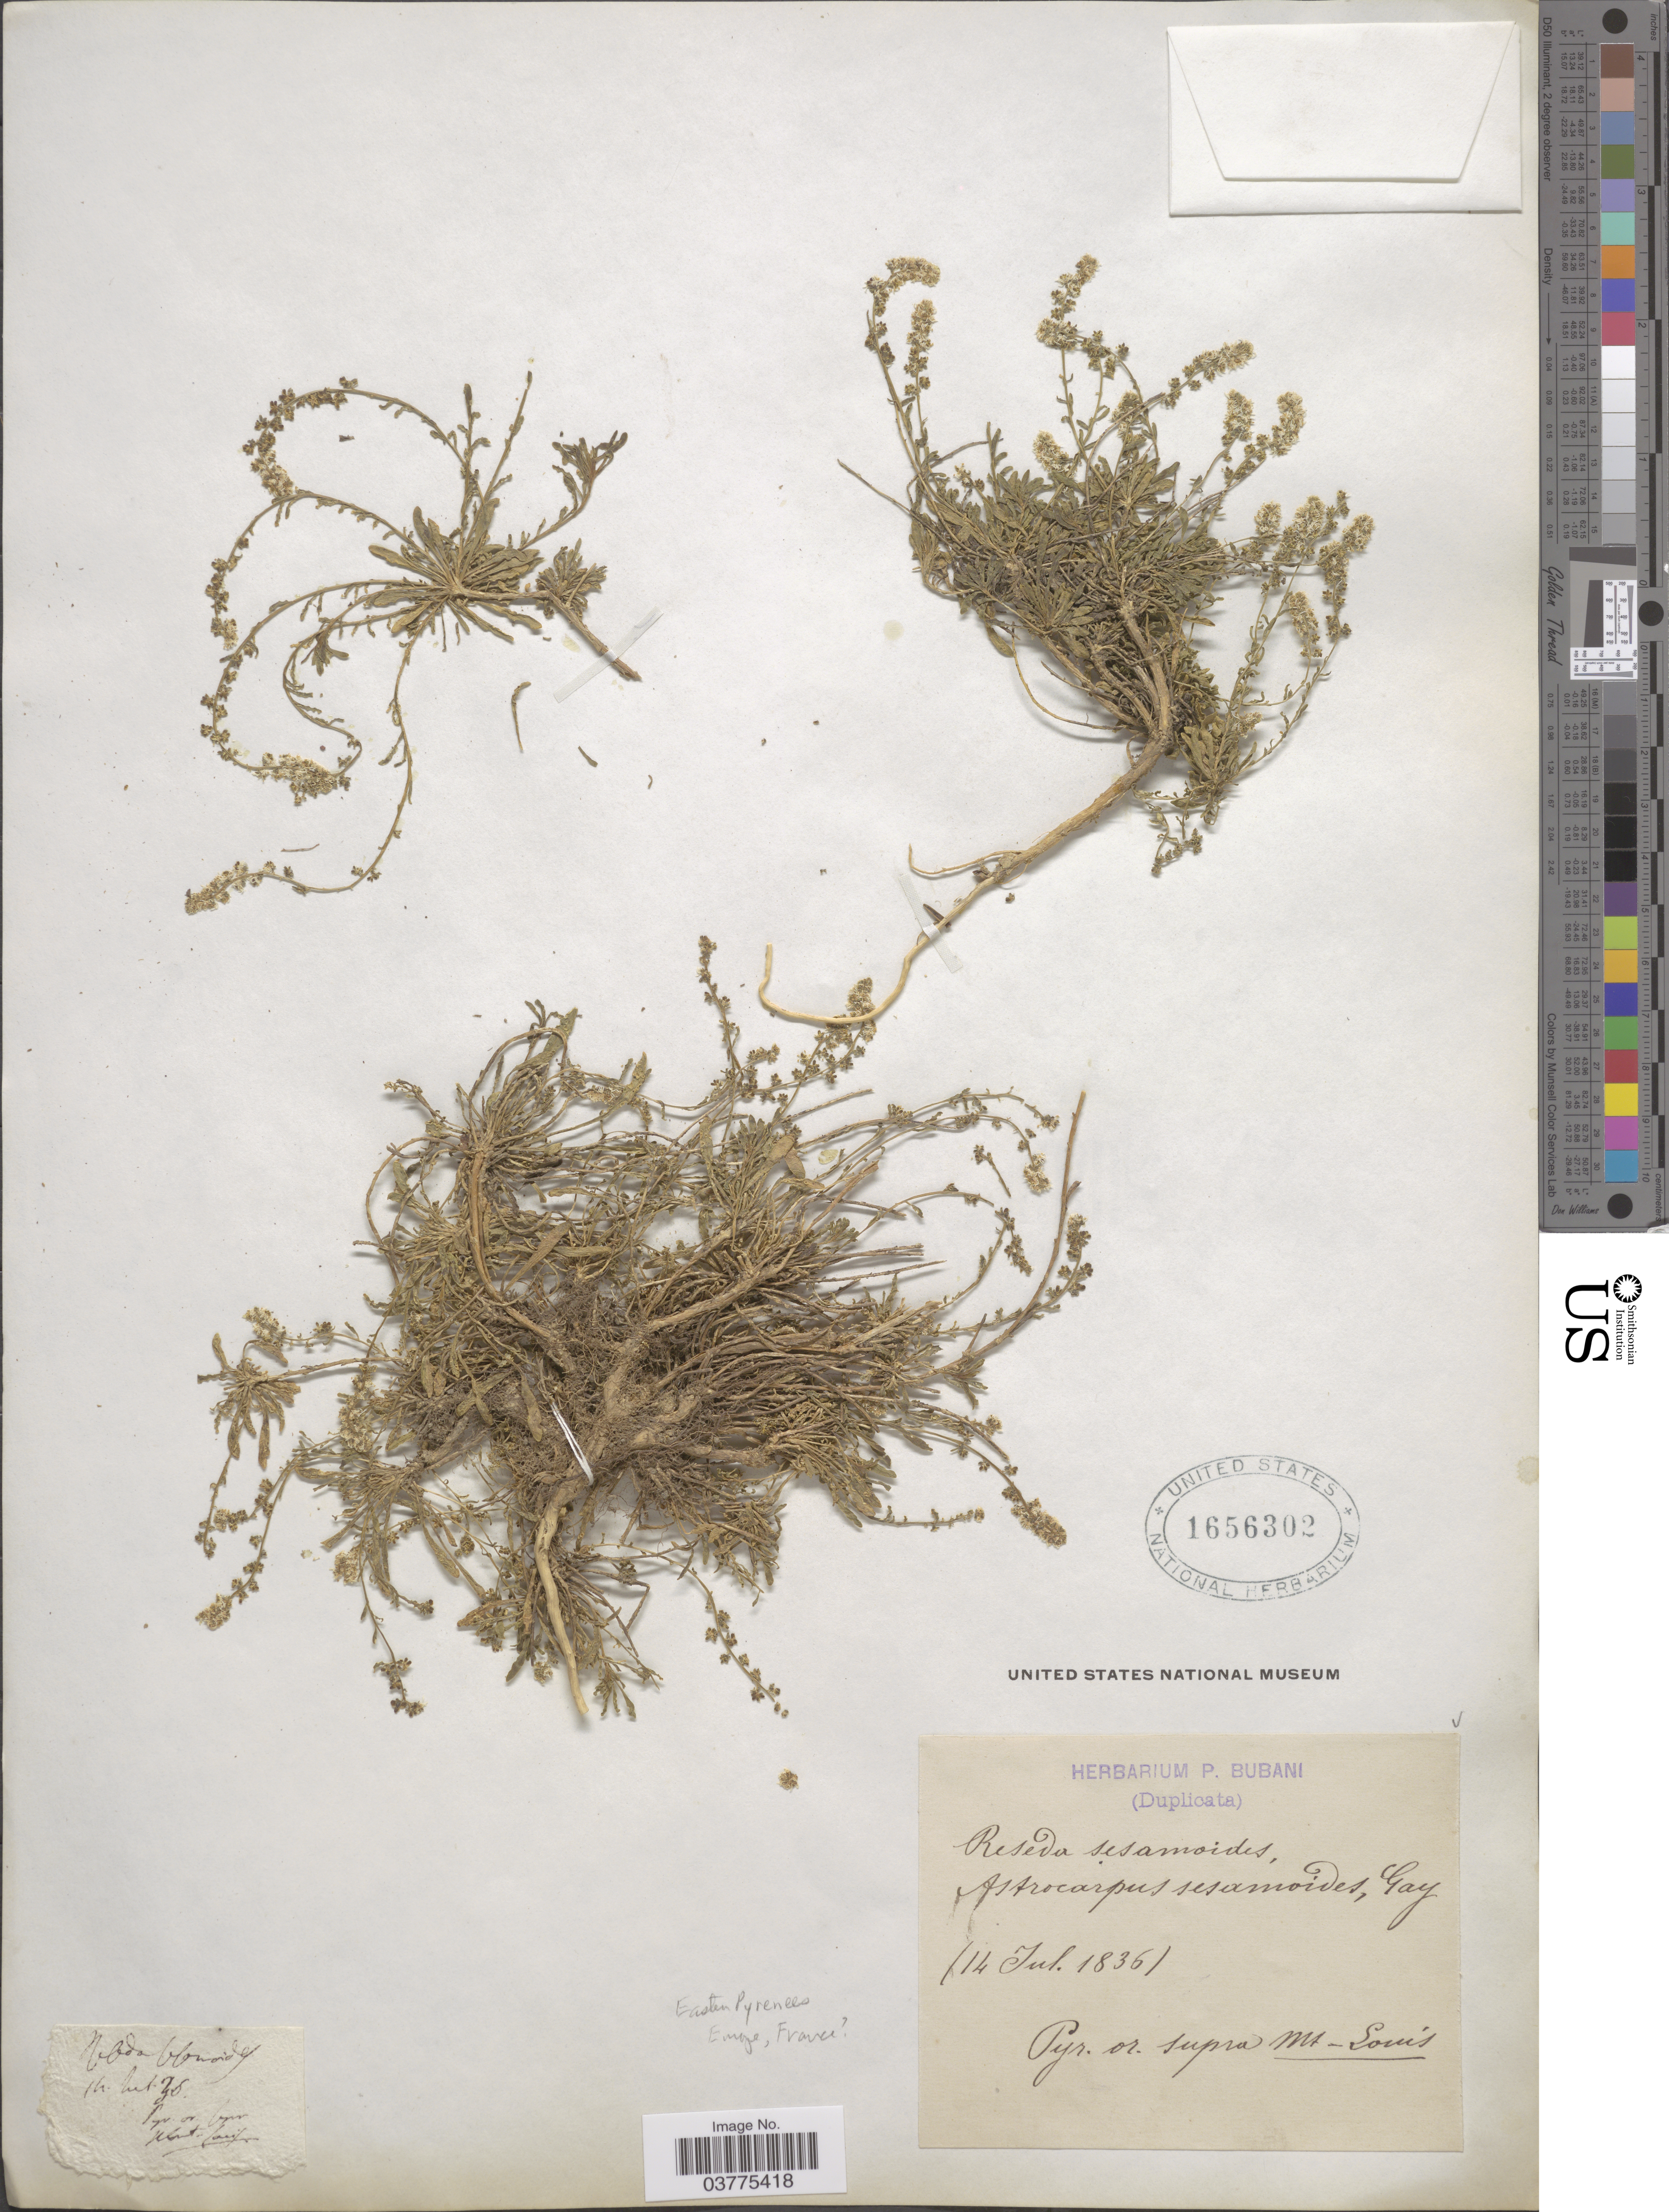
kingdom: Plantae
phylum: Tracheophyta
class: Magnoliopsida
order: Brassicales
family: Resedaceae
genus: Sesamoides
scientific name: Sesamoides interrupta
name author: (Boreau) G. López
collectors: ex herb. P. Bubani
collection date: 1836-07-14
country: France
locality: Eastern Pyrenees. Emije*, France? Pyr. or. supra Mt - Louis.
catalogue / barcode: US 1656302